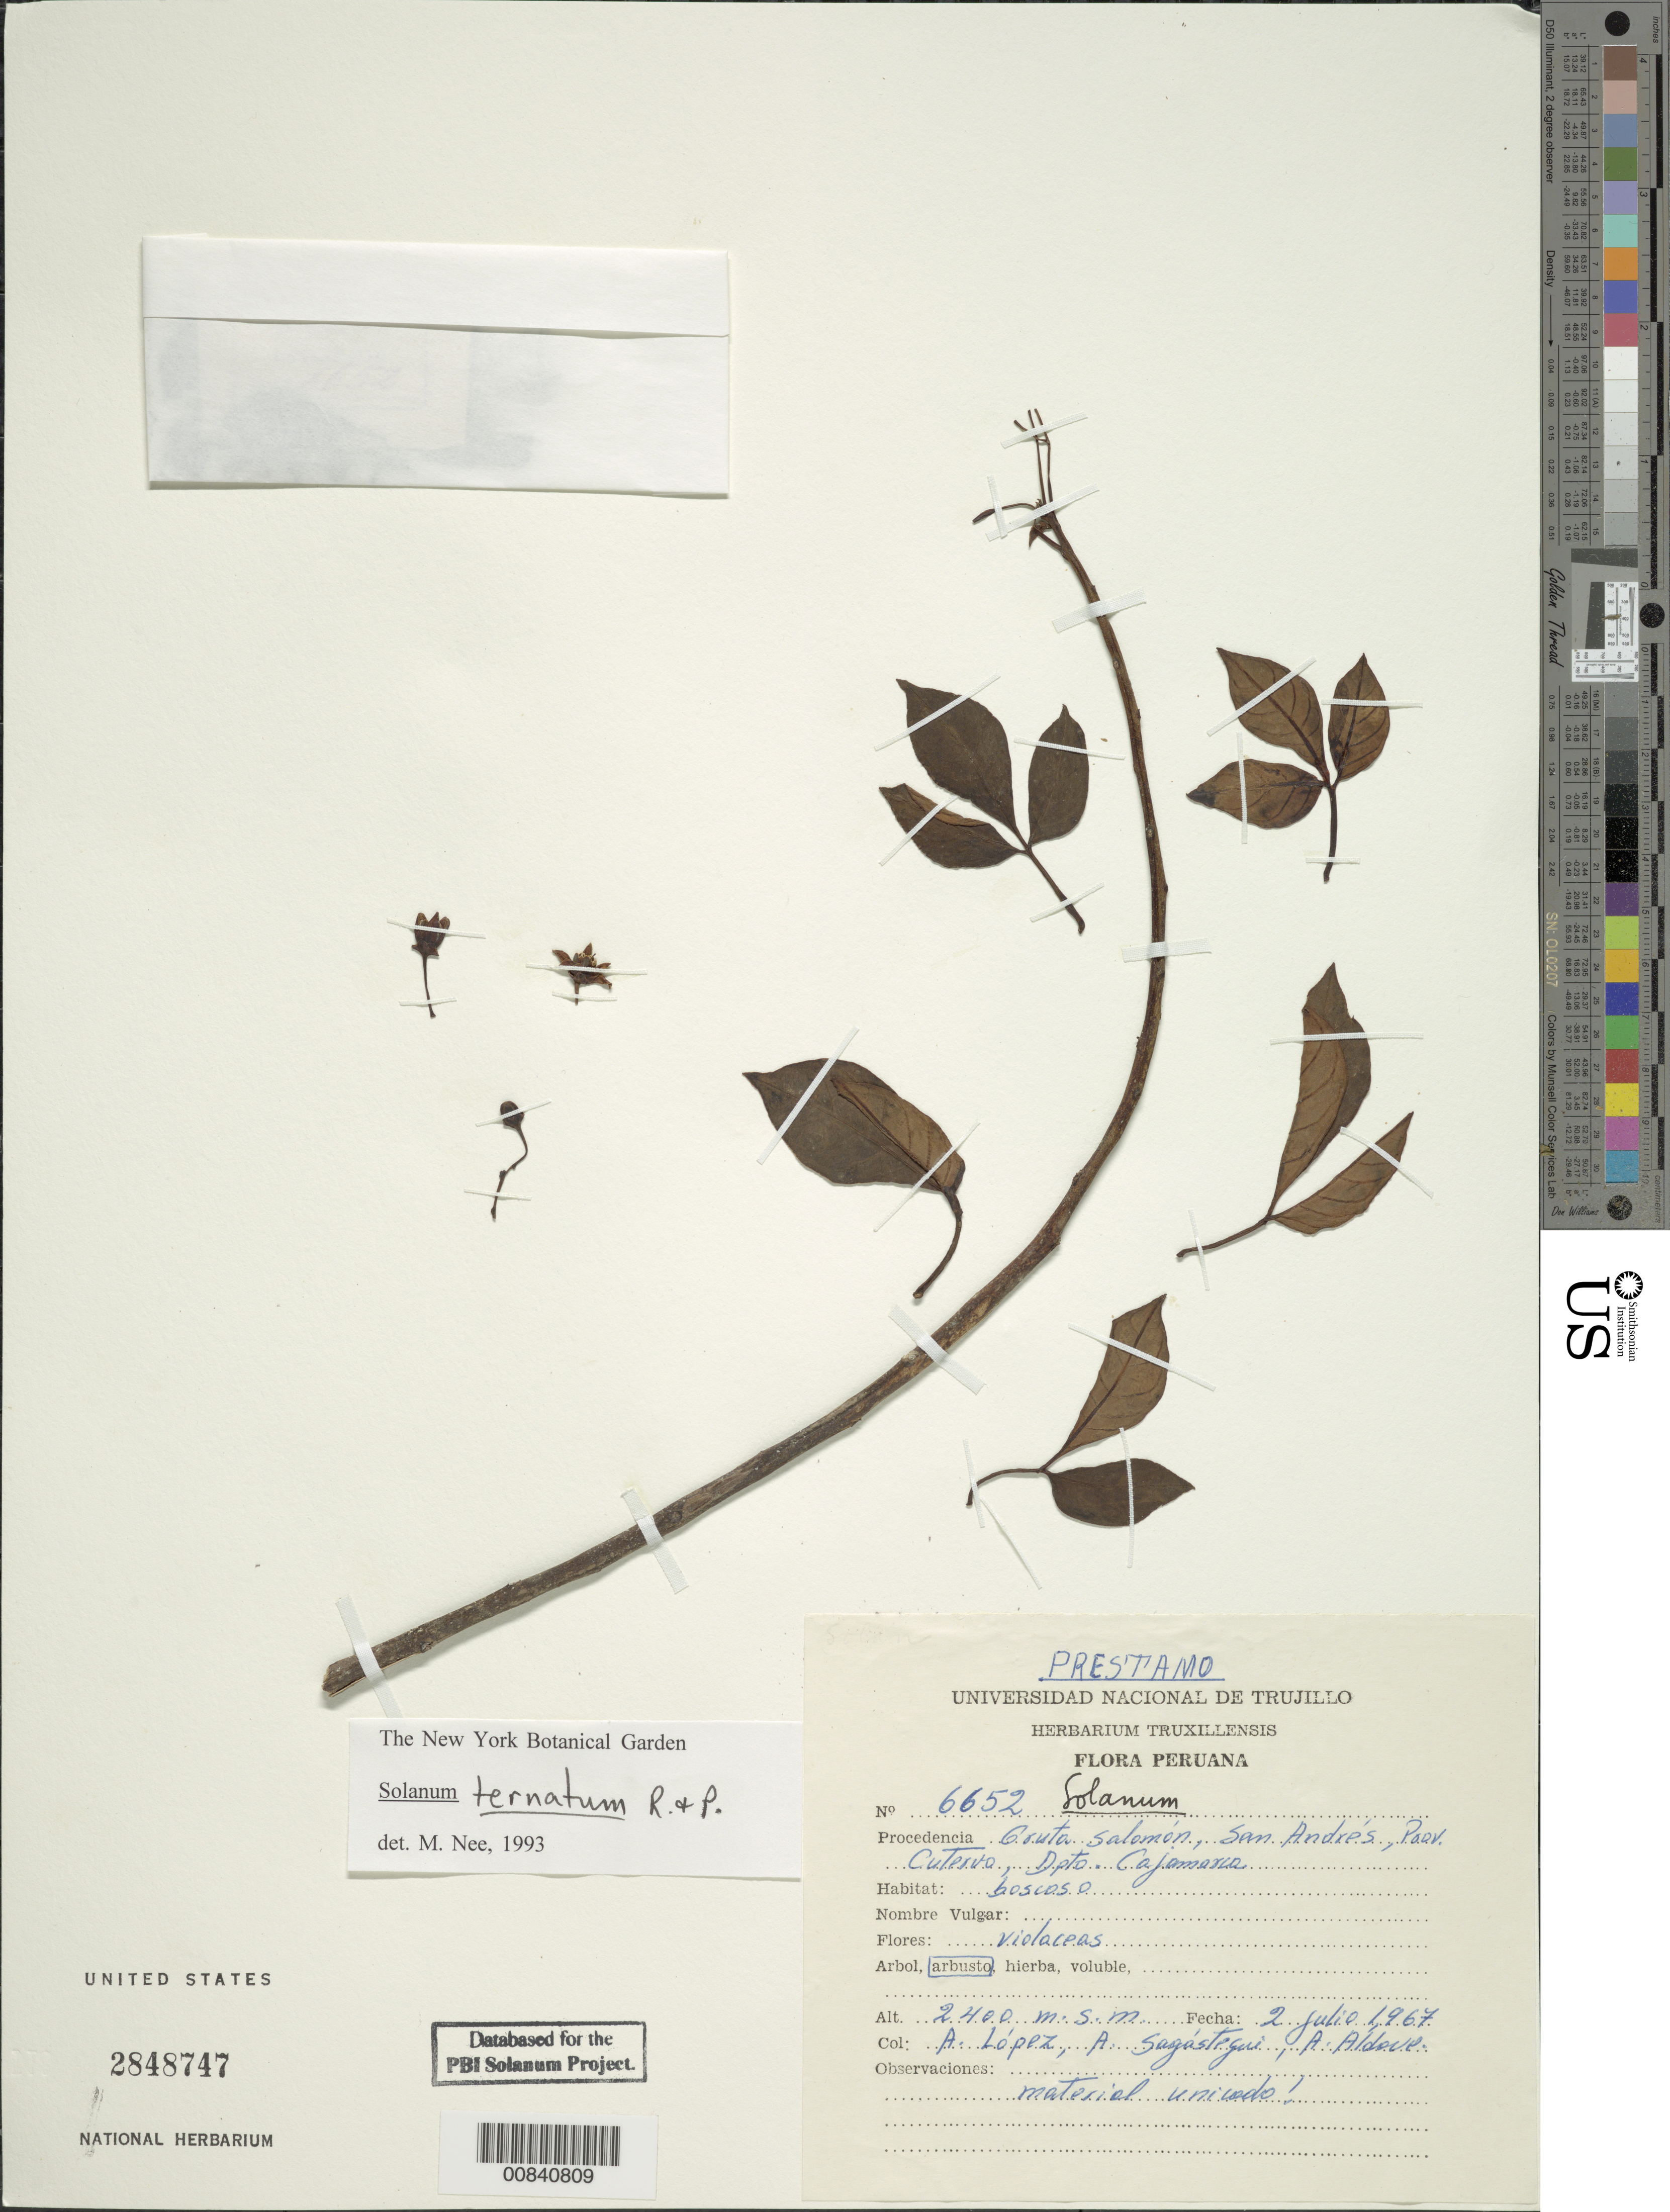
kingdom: Plantae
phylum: Tracheophyta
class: Magnoliopsida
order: Solanales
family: Solanaceae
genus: Solanum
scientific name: Solanum ternatum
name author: Ruiz & Pav.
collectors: A. López, D. Sagástegui & A. Aldoue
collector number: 6652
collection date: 1967-07-02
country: Peru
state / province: Cajamarca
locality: Procedencia Gouta Salomón, San Andrés, Prov. Cutervo, Dpto. Cajamarca.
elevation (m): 2400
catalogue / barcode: US 2848747